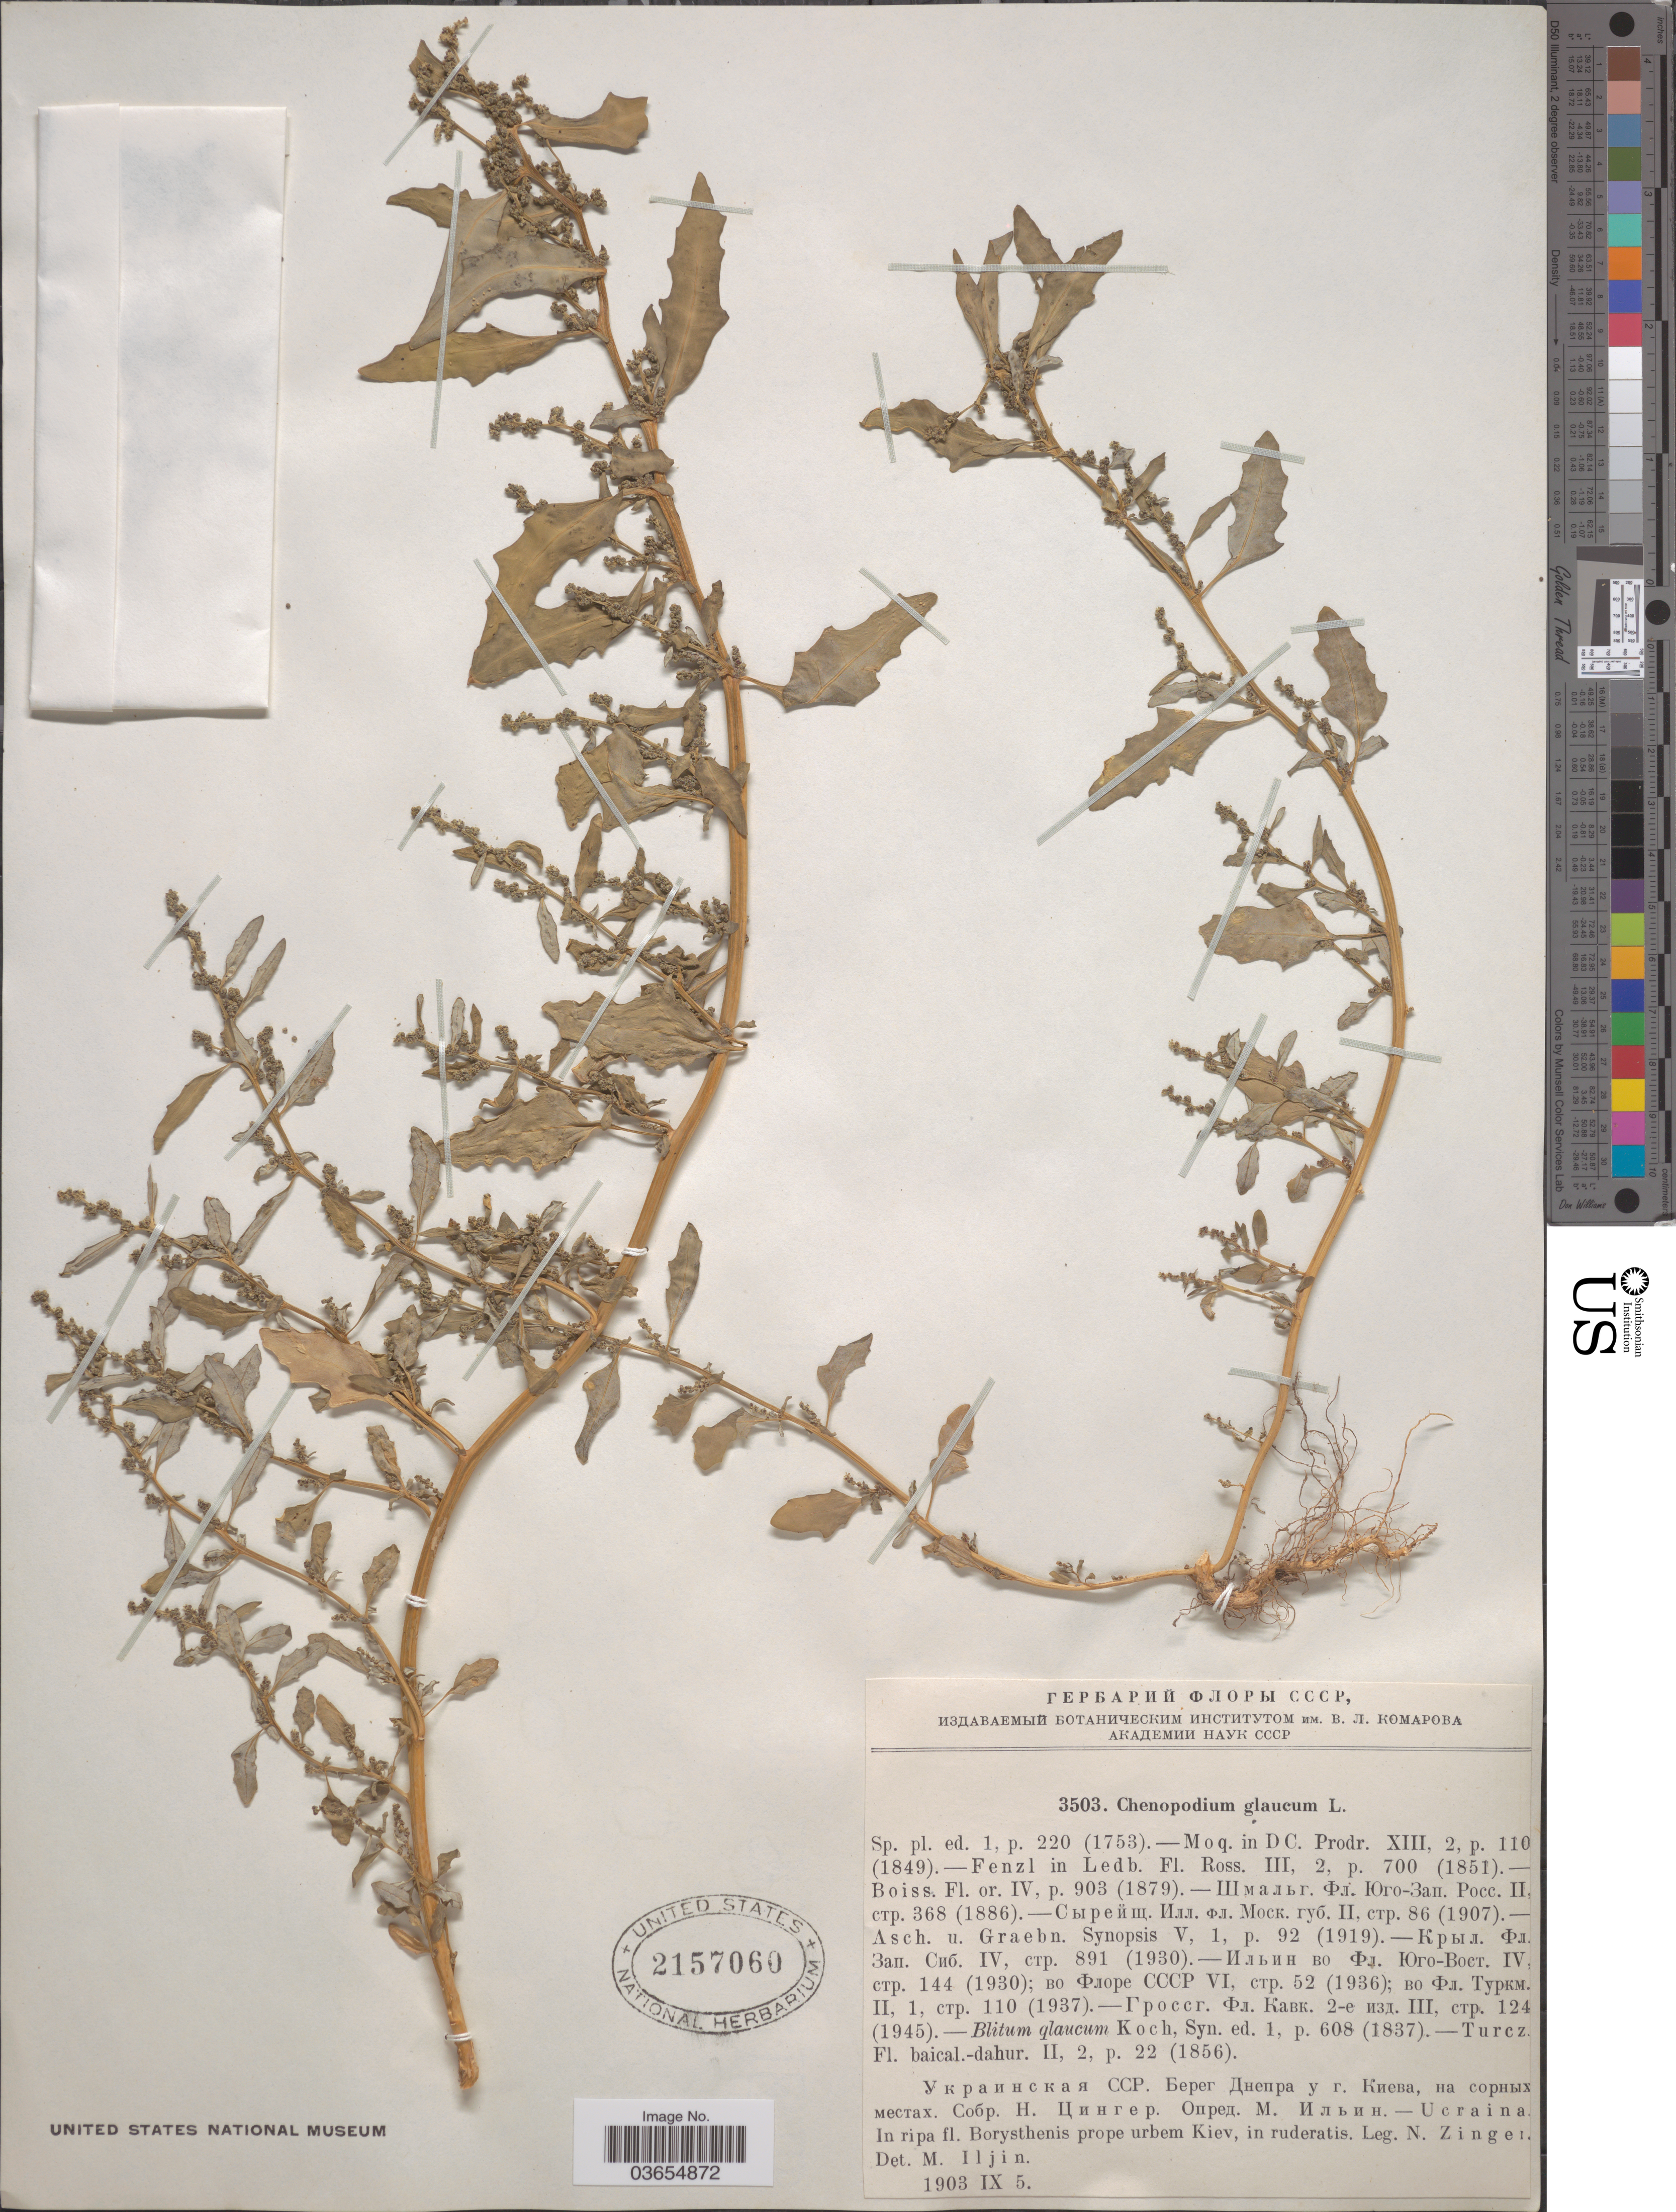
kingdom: Plantae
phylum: Tracheophyta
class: Magnoliopsida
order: Caryophyllales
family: Amaranthaceae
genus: Chenopodium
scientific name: Chenopodium glaucum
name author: L.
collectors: N. Zinger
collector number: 3503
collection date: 1903-09-05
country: Ukraine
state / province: Kiev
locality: Ucraina. In ripa fl. Borysthenis prope urbem Kiev, in ruderatis.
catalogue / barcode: US 2157060